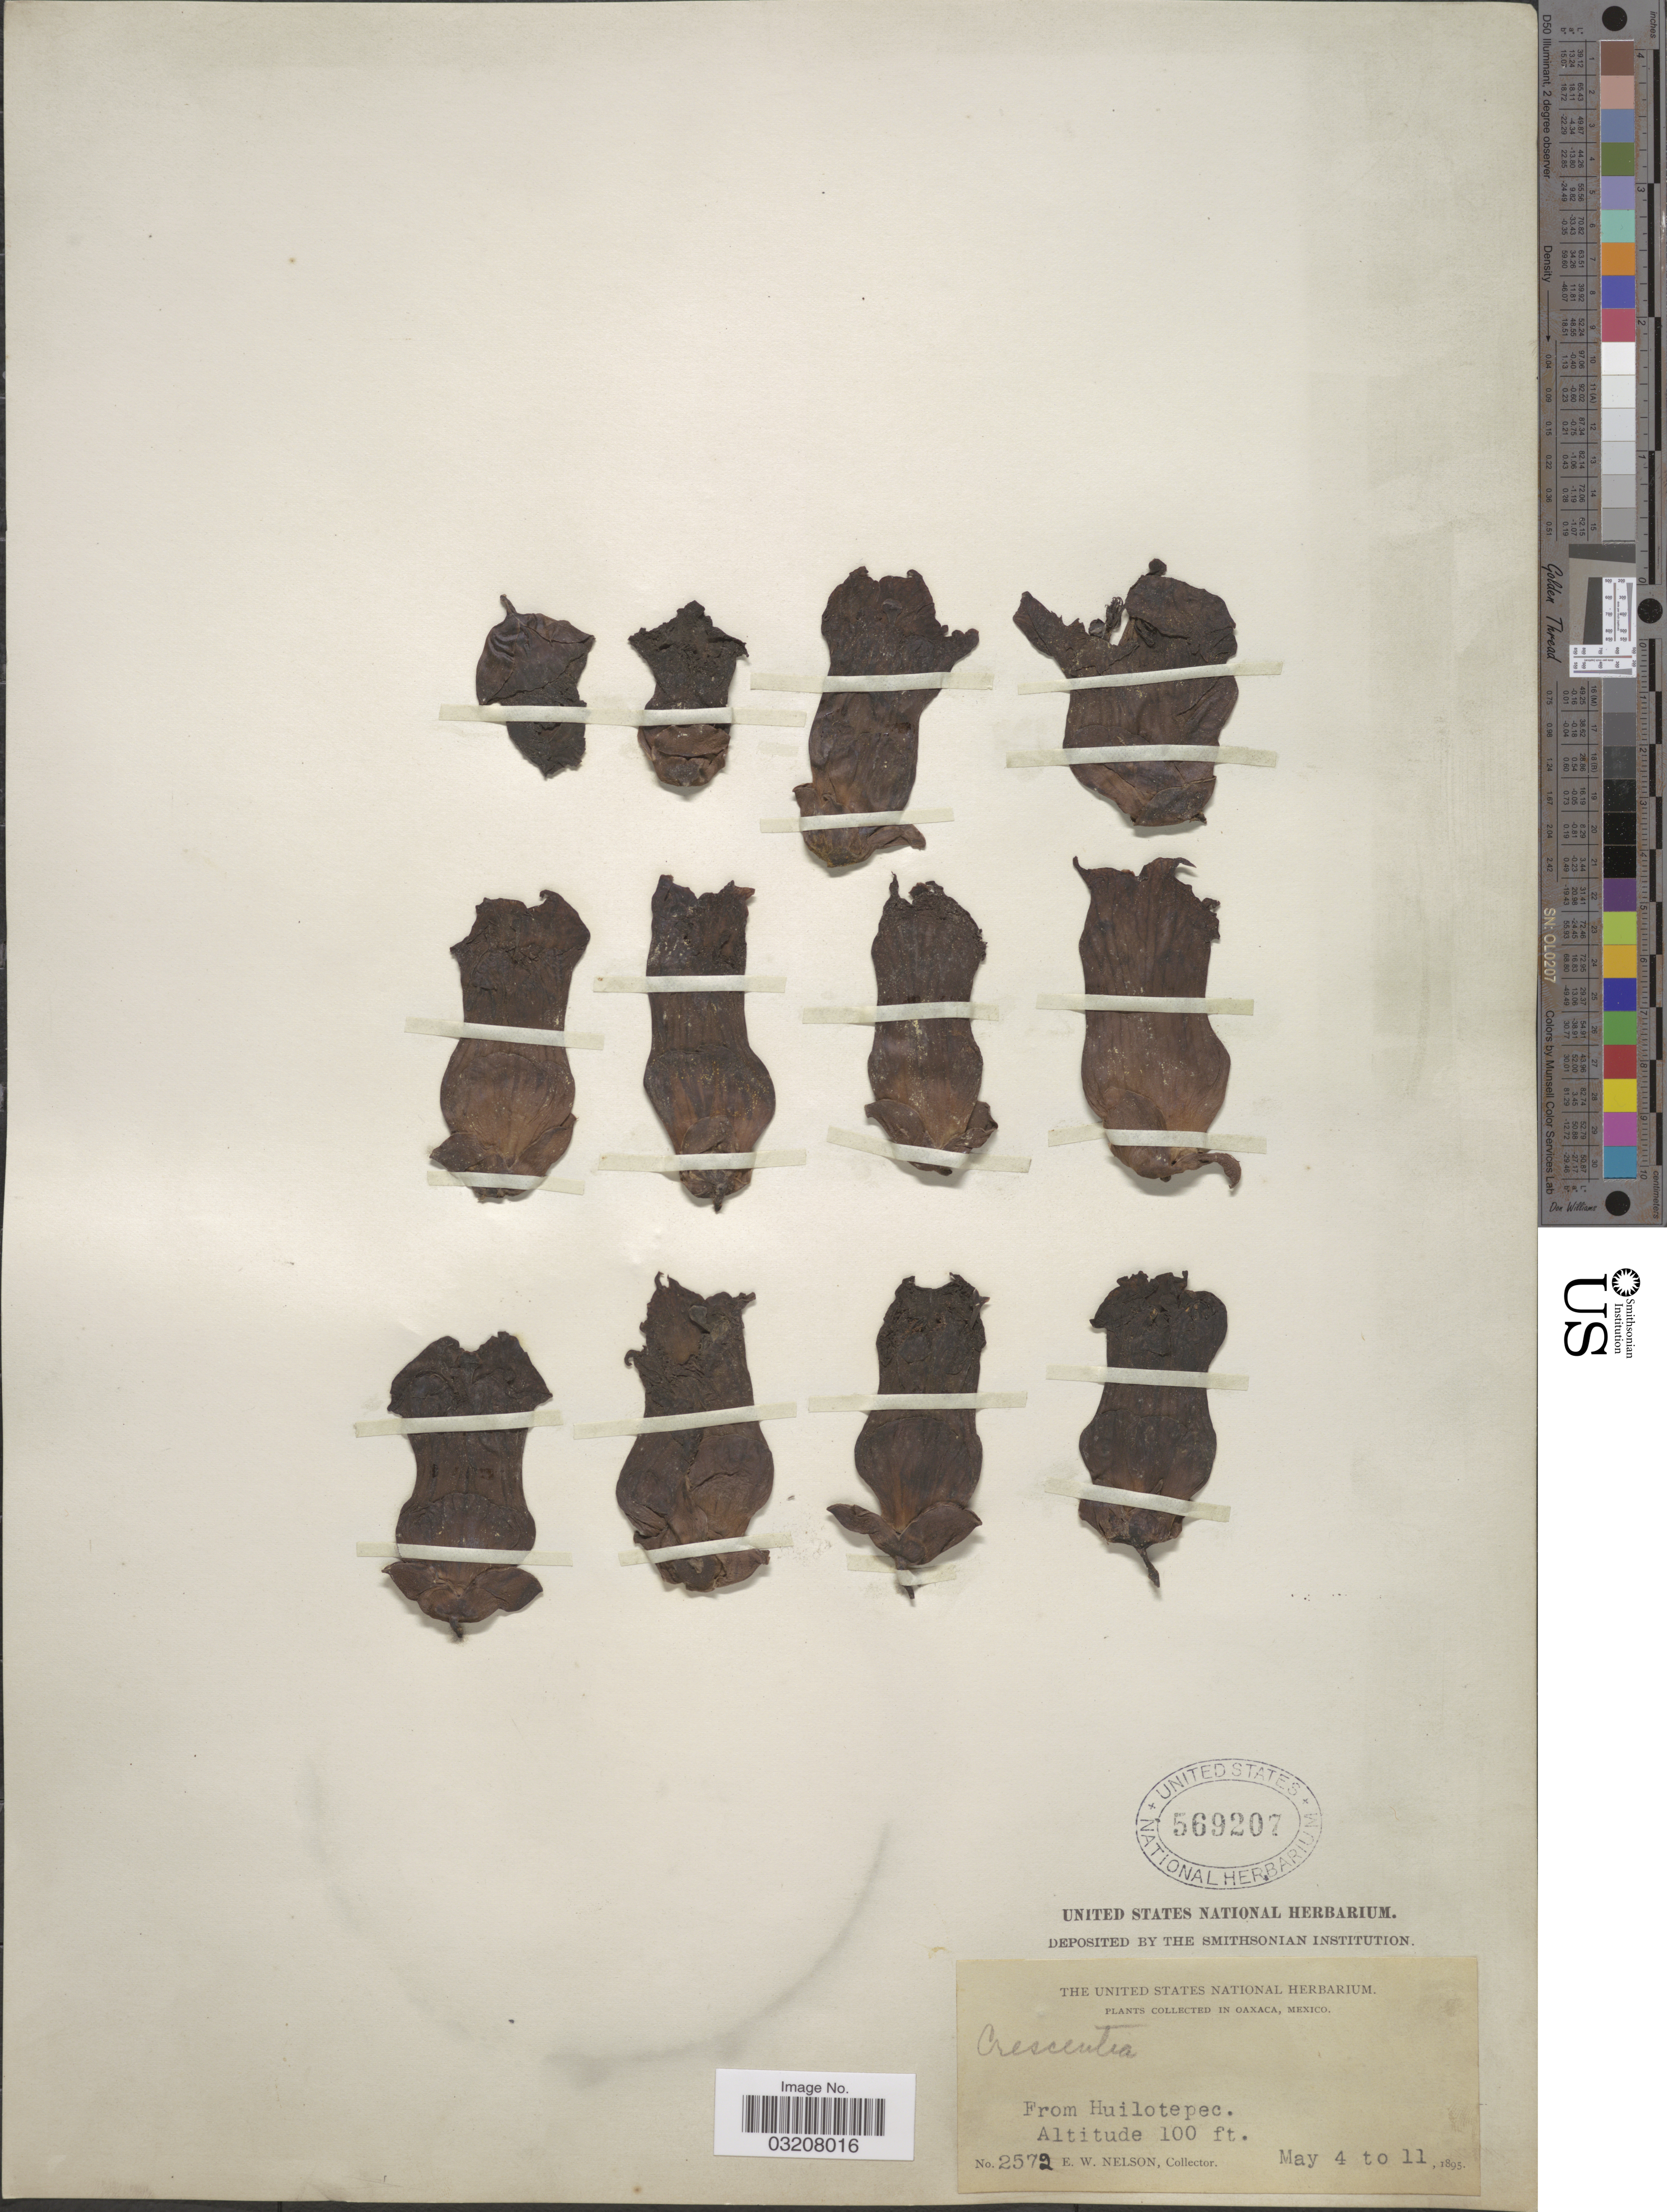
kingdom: Plantae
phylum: Tracheophyta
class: Magnoliopsida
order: Lamiales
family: Bignoniaceae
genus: Crescentia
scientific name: Crescentia alata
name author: Kunth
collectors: E. W. Nelson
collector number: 2572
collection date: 1895-05-04/1895-05-11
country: Mexico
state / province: Oaxaca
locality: From Huilotepec.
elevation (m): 30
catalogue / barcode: US 569207